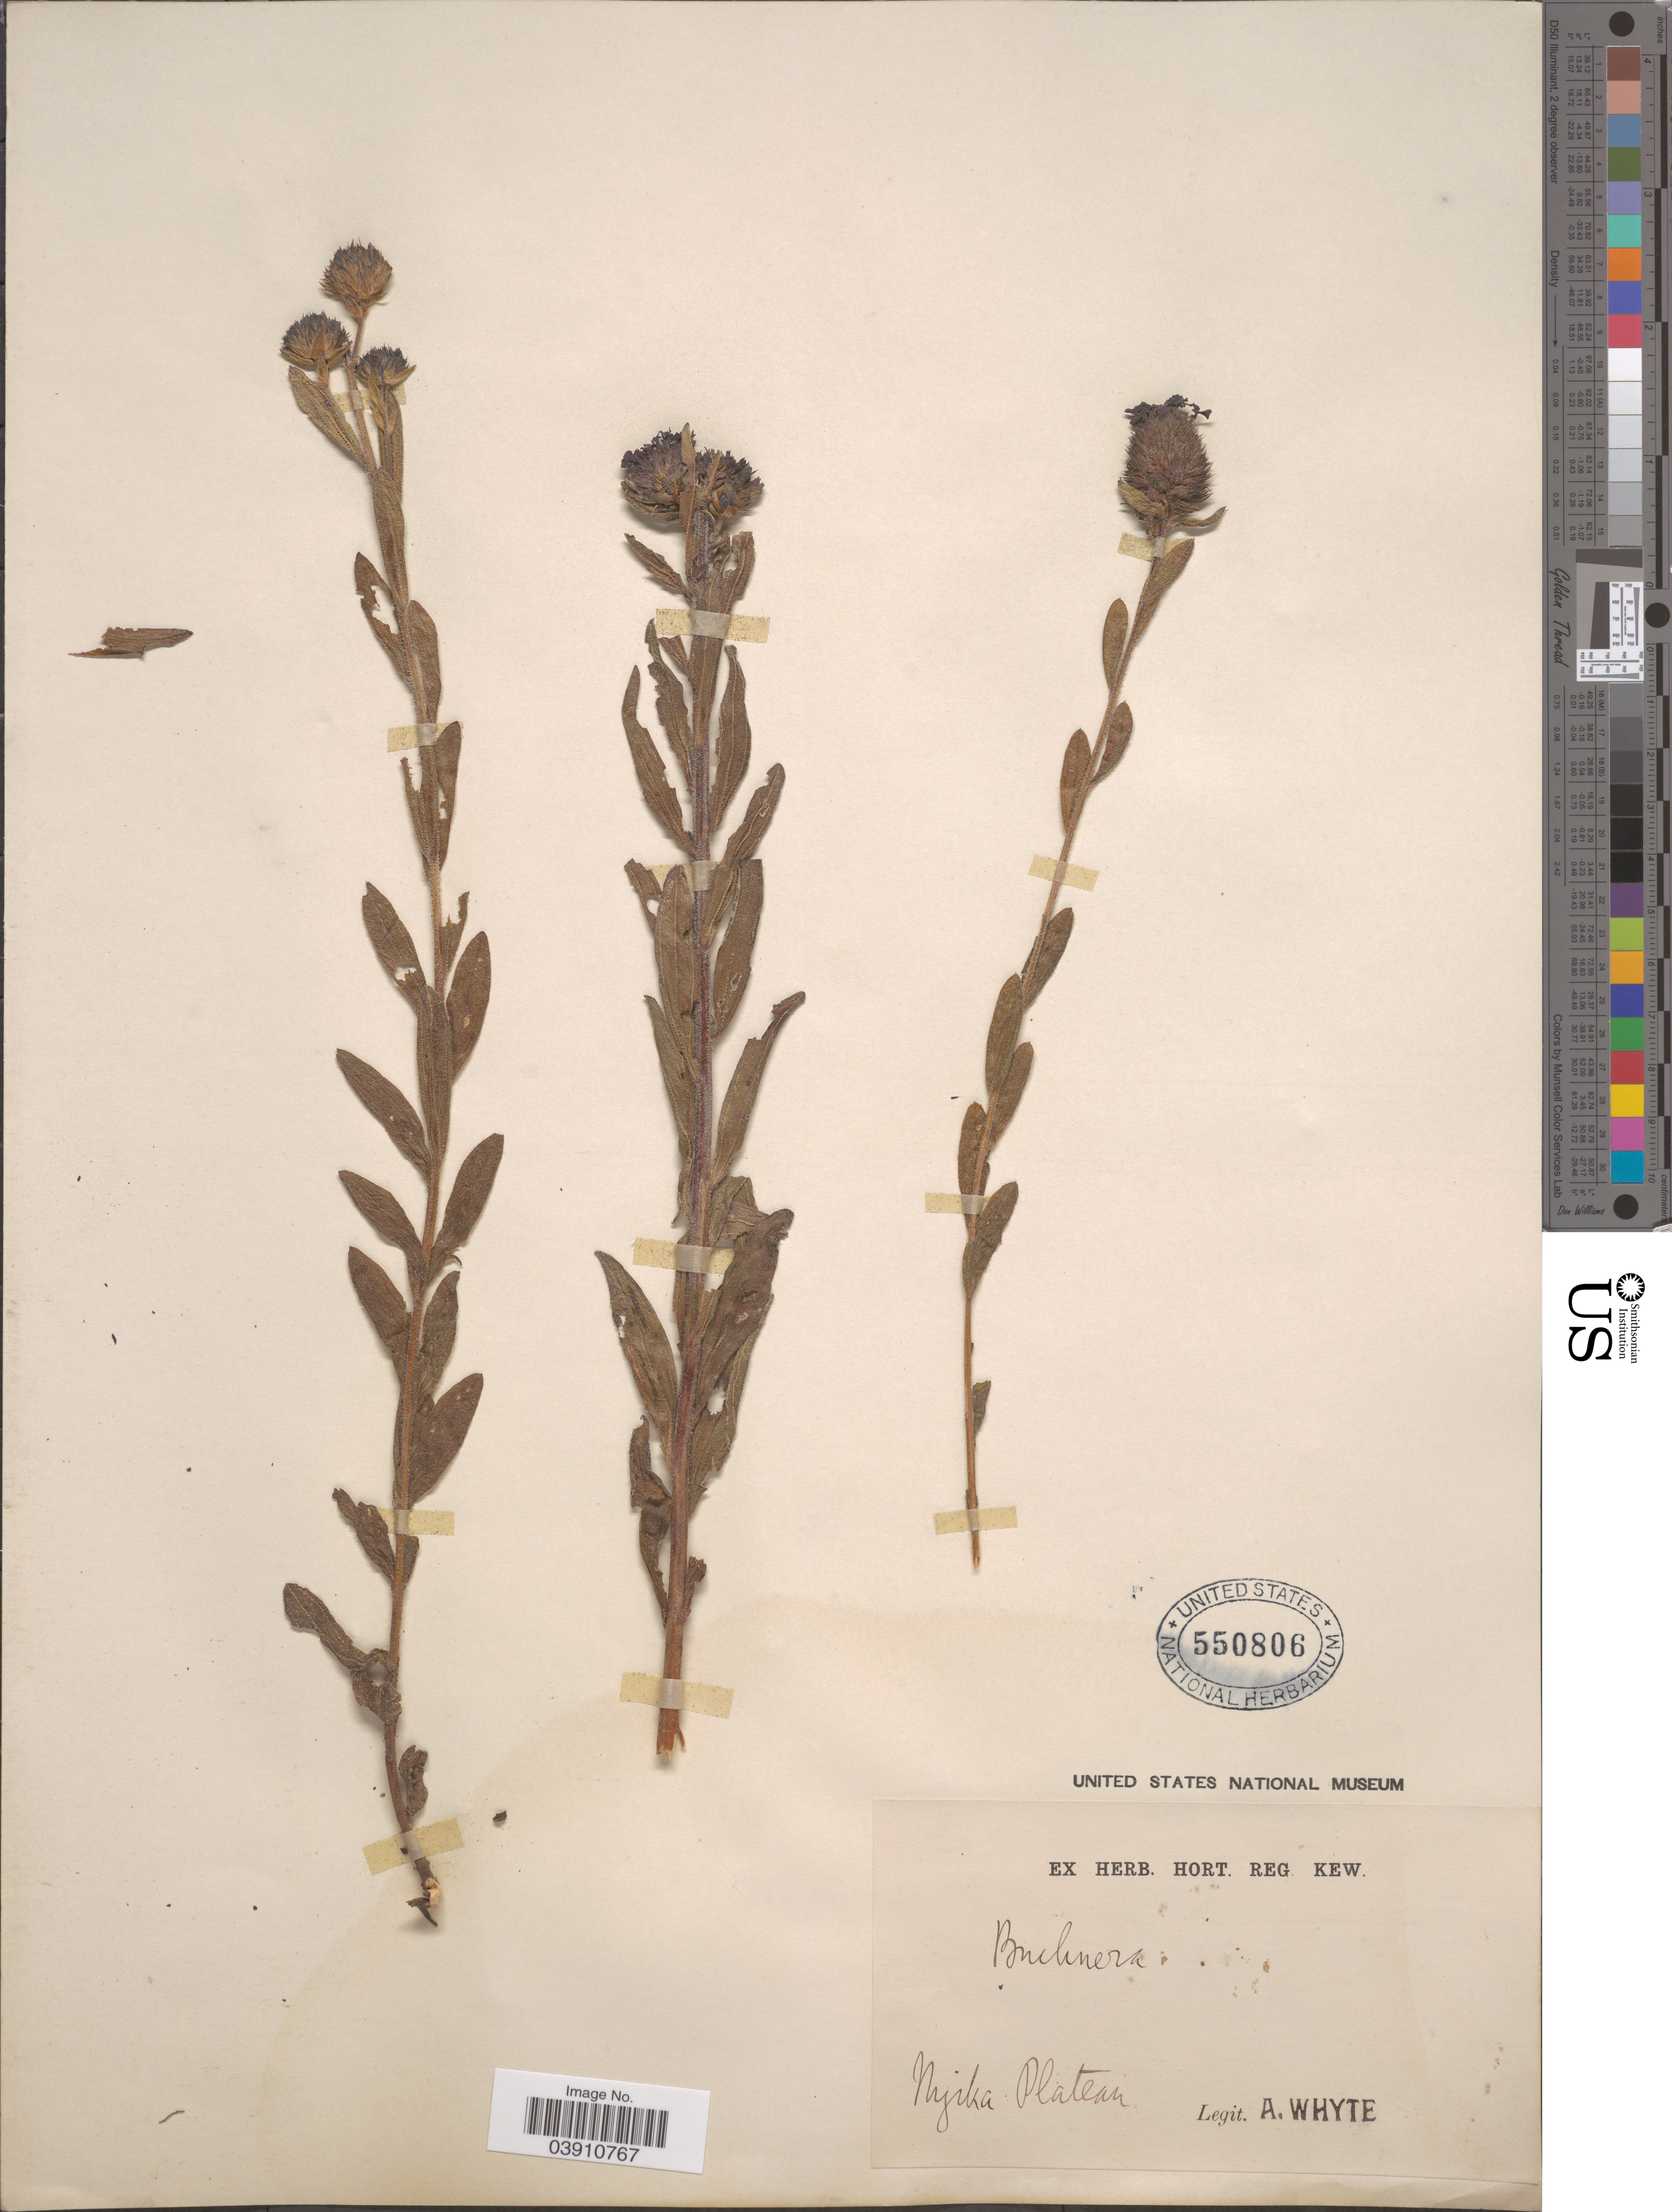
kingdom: Plantae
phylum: Tracheophyta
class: Magnoliopsida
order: Lamiales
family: Orobanchaceae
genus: Buchnera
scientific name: Buchnera sp.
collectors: A. Whyte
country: Malawi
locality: Nyika Plateau.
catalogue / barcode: US 550806